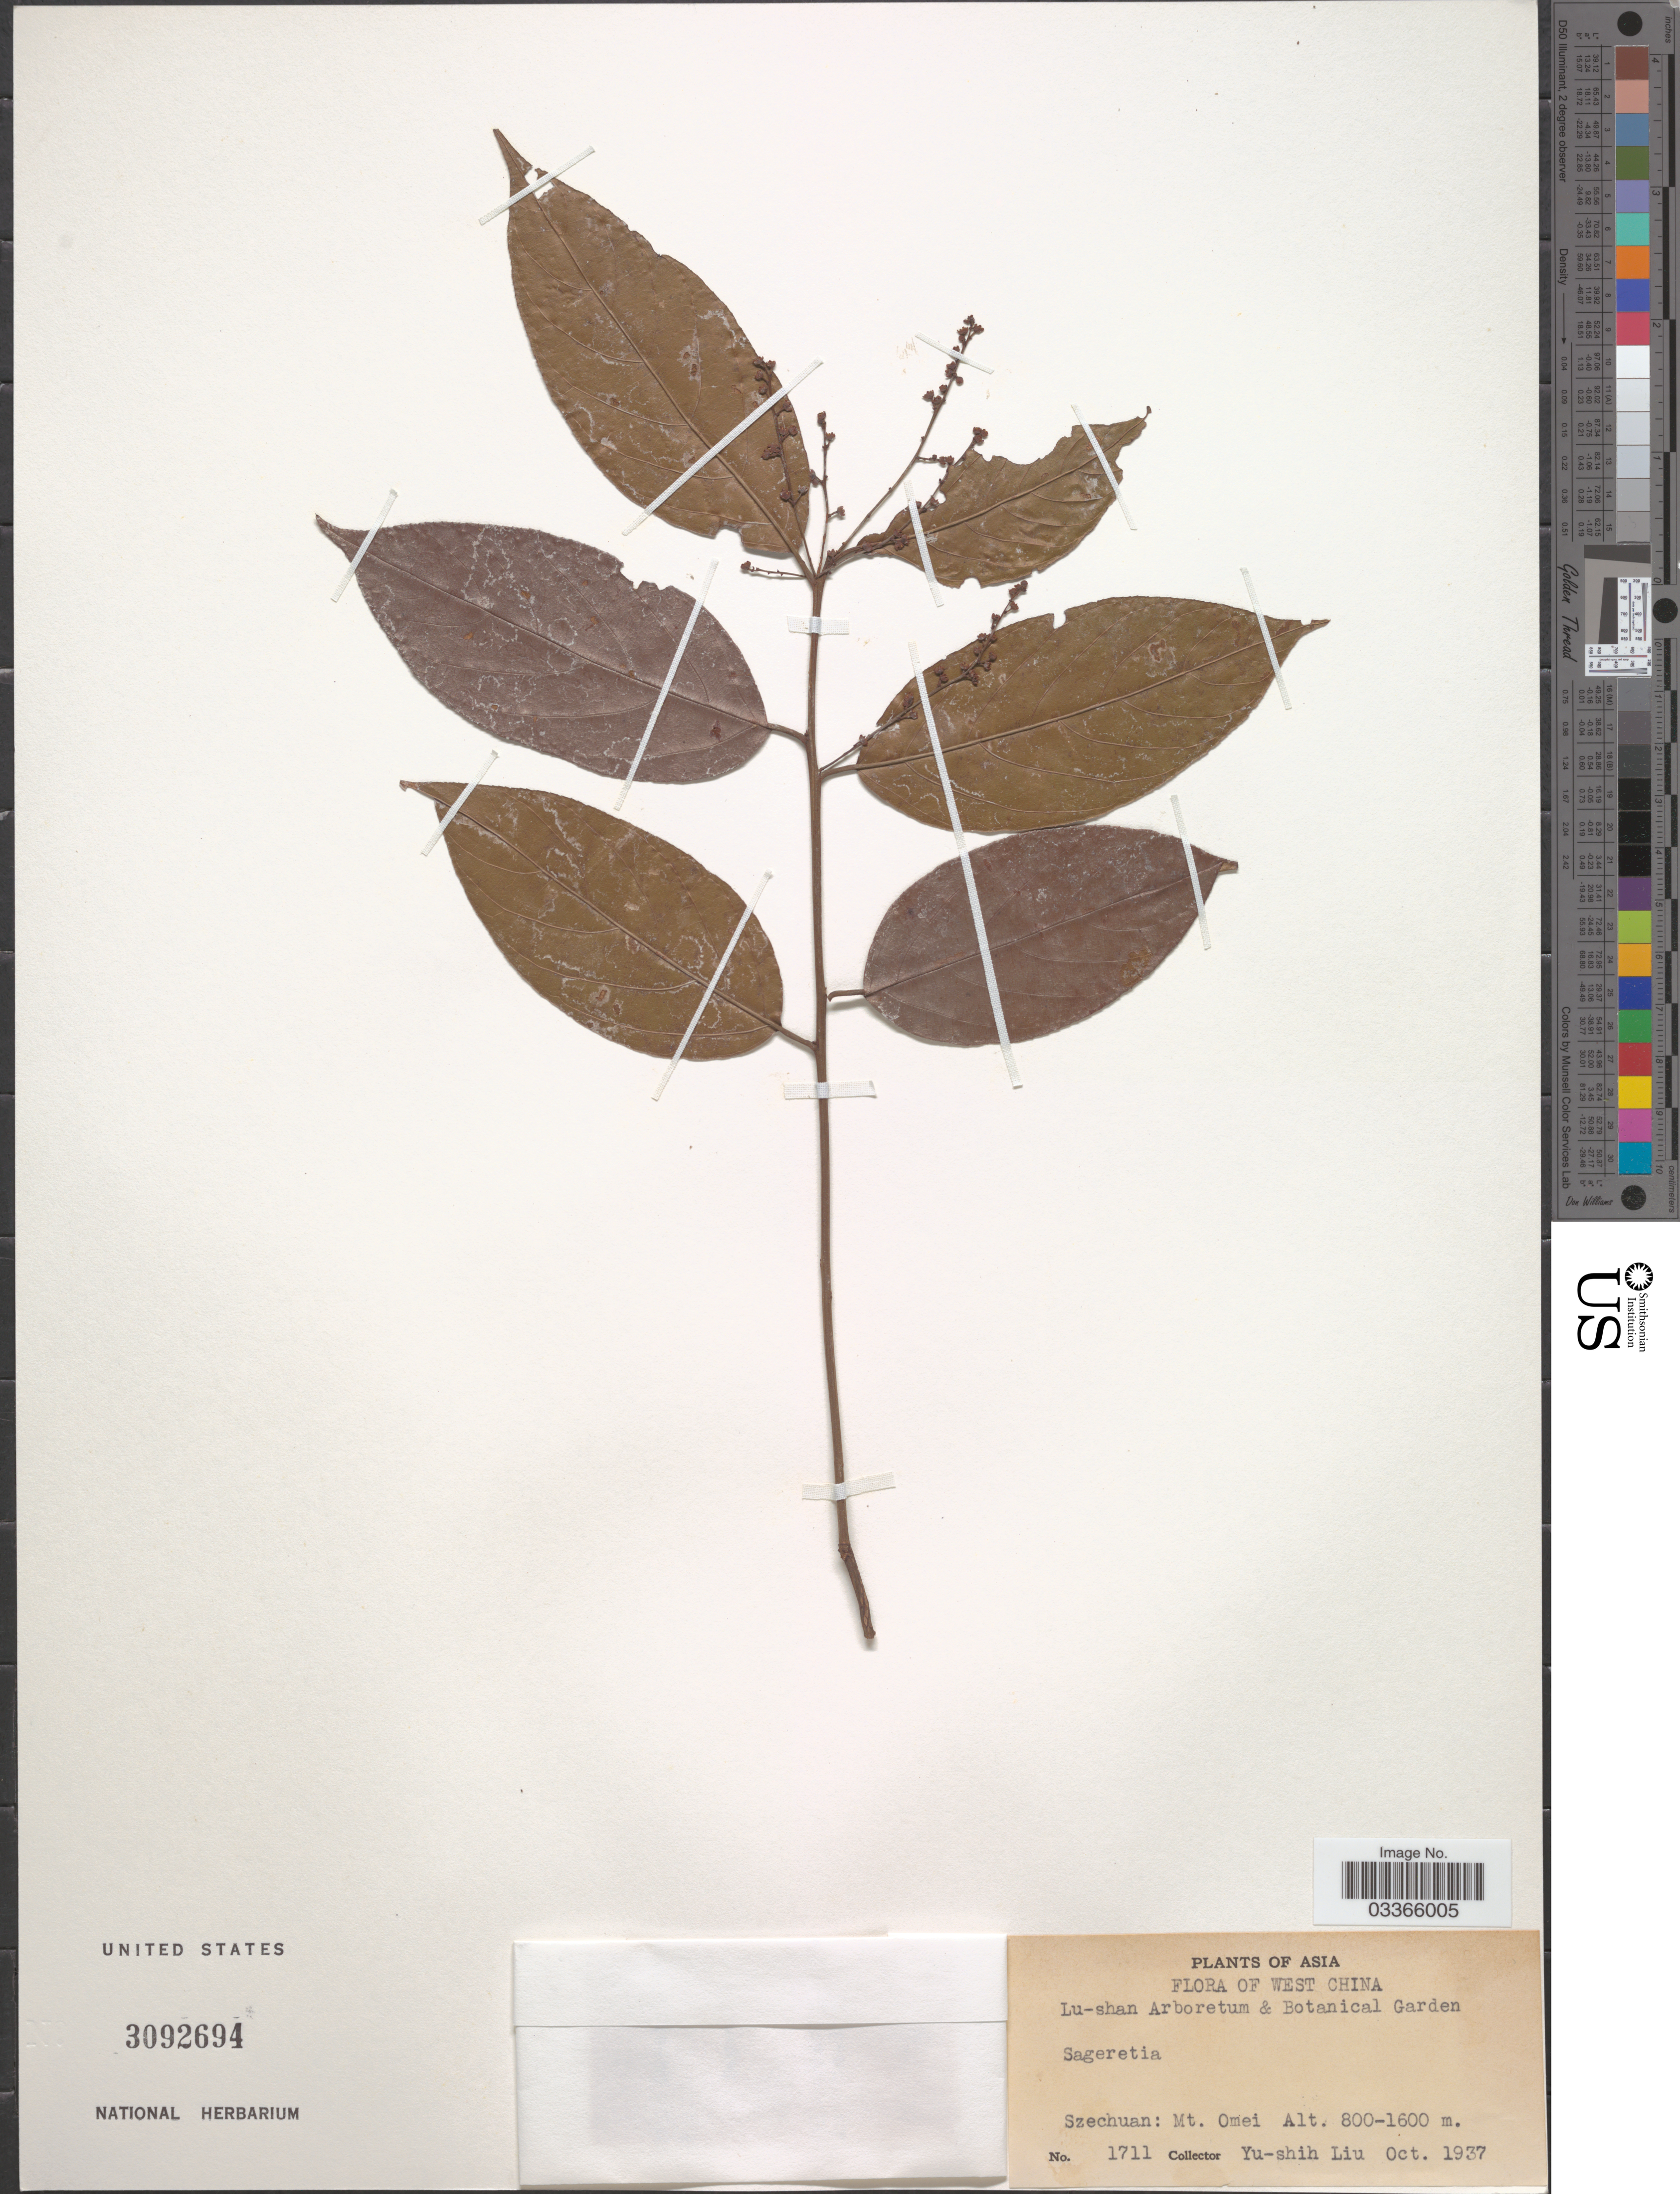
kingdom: Plantae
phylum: Tracheophyta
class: Magnoliopsida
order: Rosales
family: Rhamnaceae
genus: Sageretia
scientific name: Sageretia sp.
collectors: Y.-S. Liu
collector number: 1711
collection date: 1937-10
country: China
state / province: Sichuan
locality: West China, Szechuan: Mt. Omei.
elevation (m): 800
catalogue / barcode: US 3092694